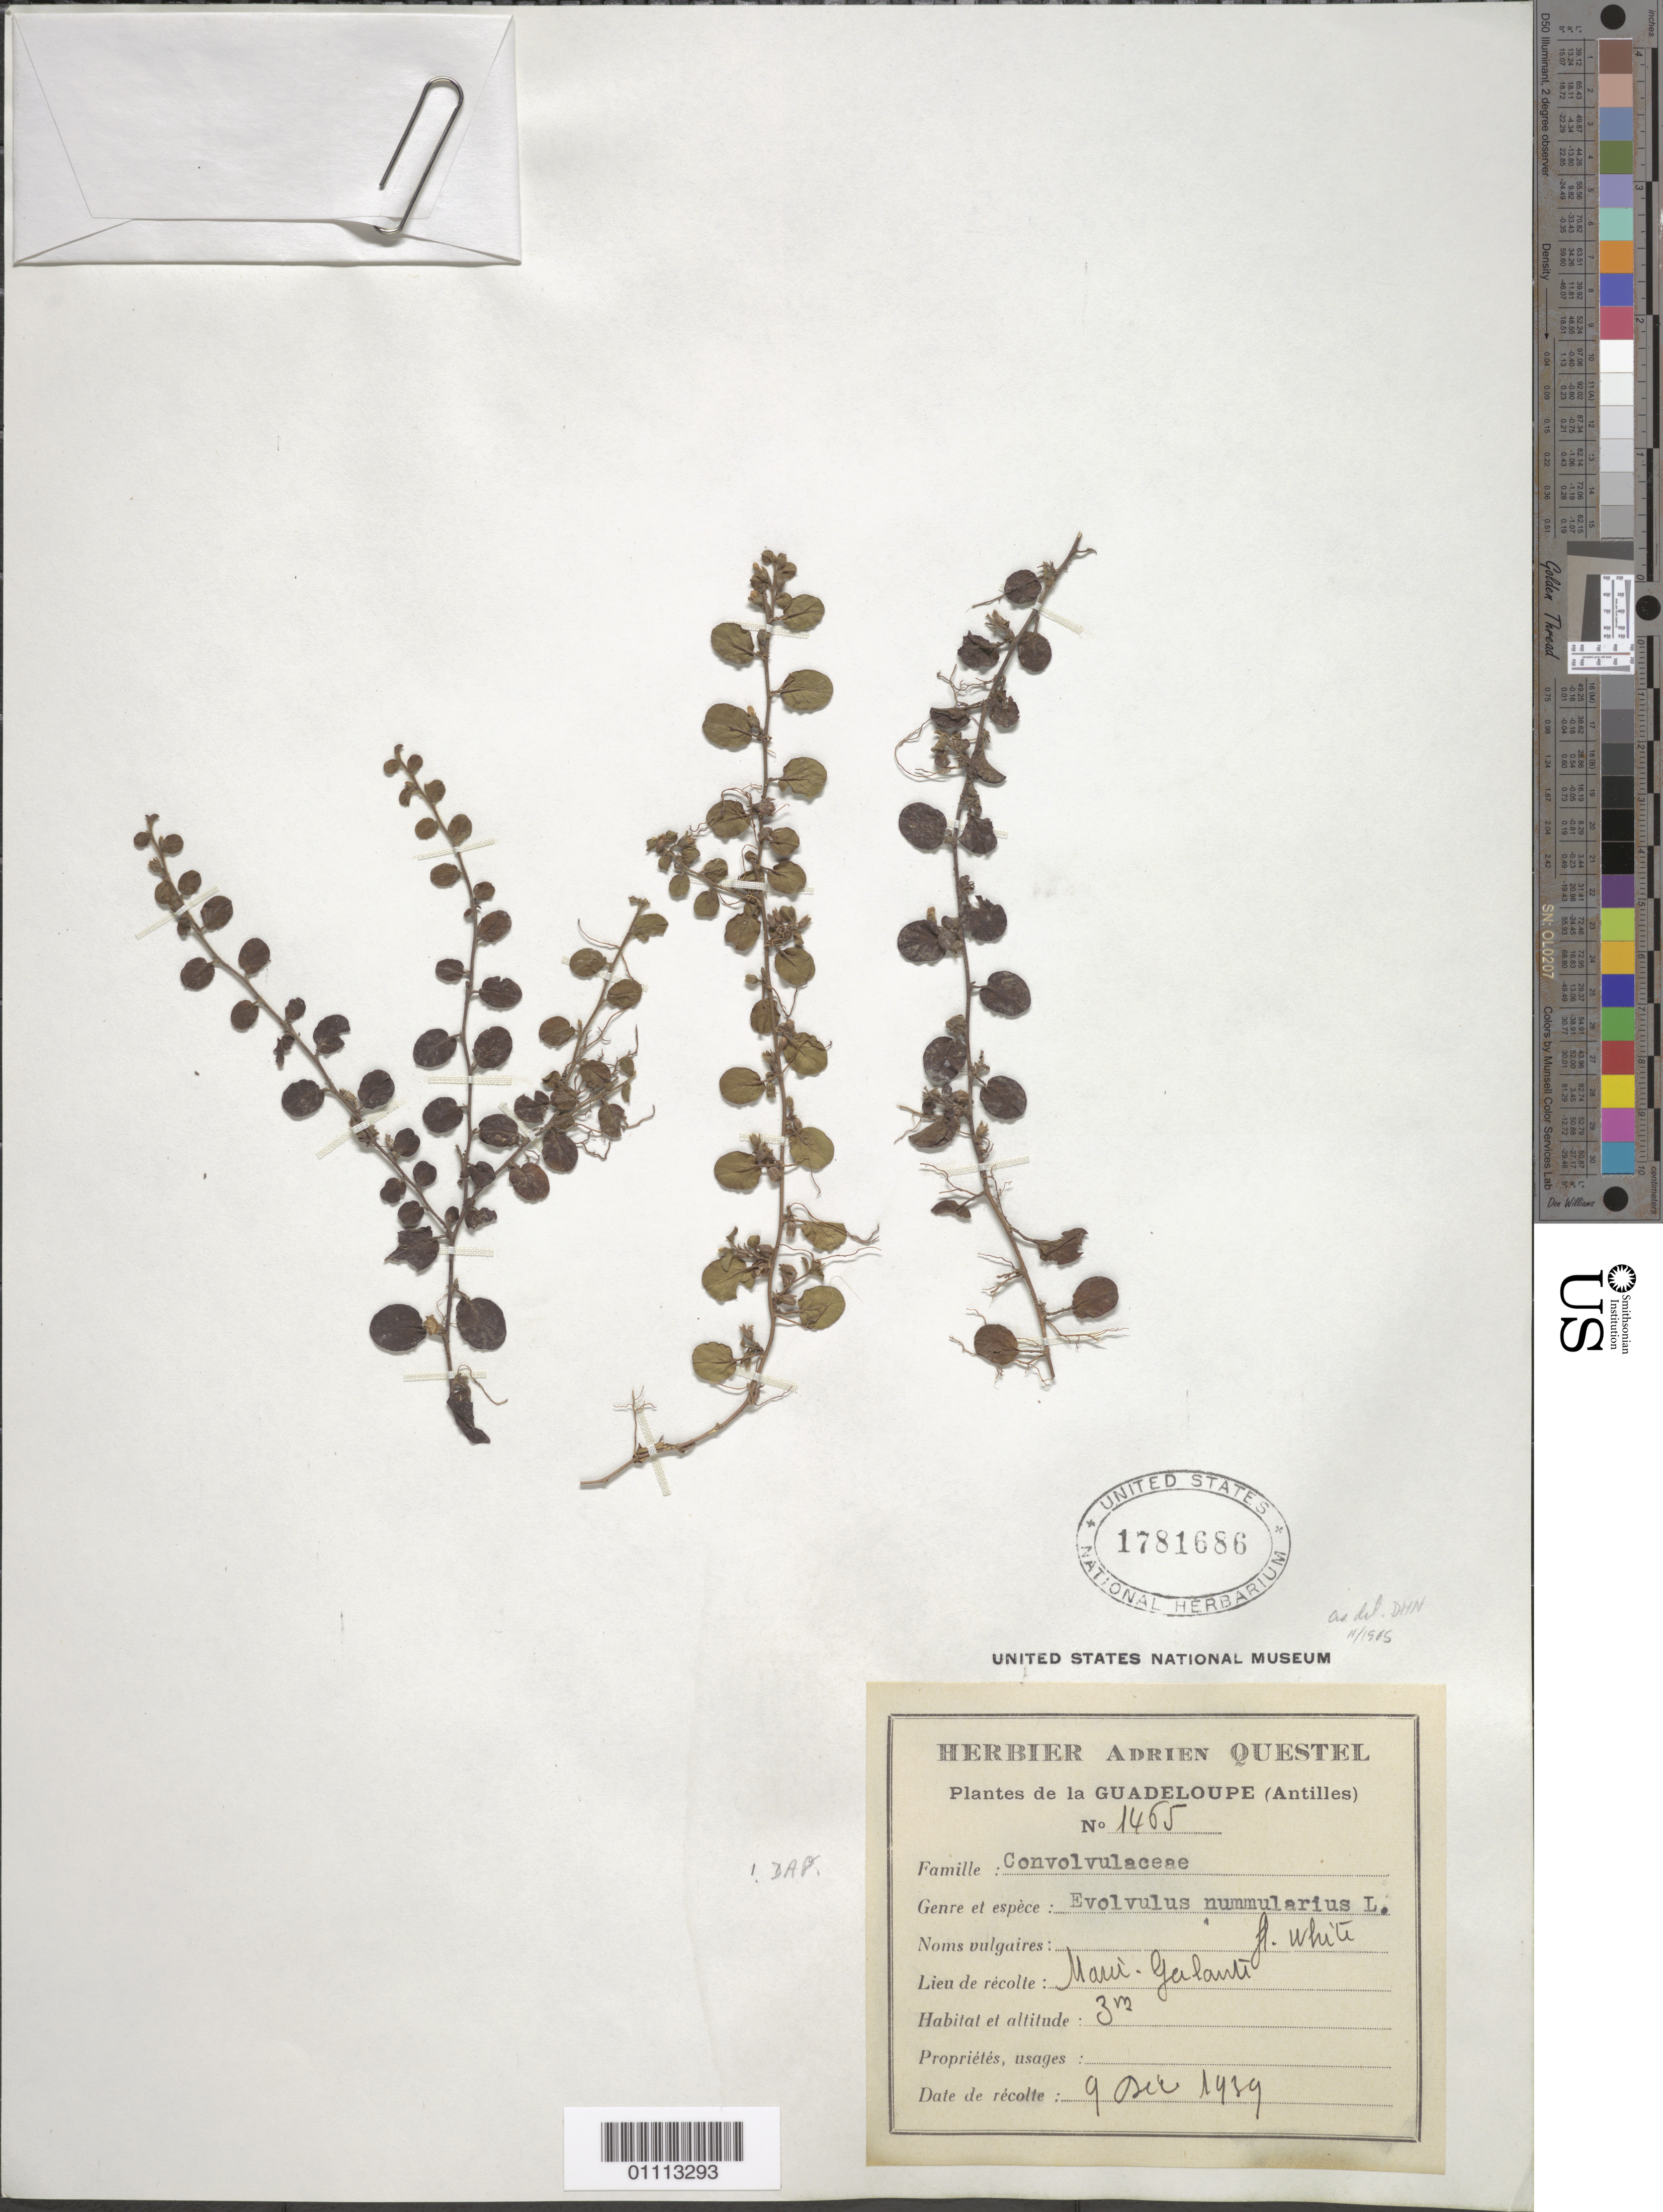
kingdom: Plantae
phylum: Tracheophyta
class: Magnoliopsida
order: Solanales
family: Convolvulaceae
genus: Evolvulus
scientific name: Evolvulus nummularius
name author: (L.) L.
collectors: A. Questel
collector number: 1465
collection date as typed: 09 Dec 1939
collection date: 1939-12-09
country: Guadeloupe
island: Marie Galante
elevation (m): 3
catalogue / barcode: US 1781686